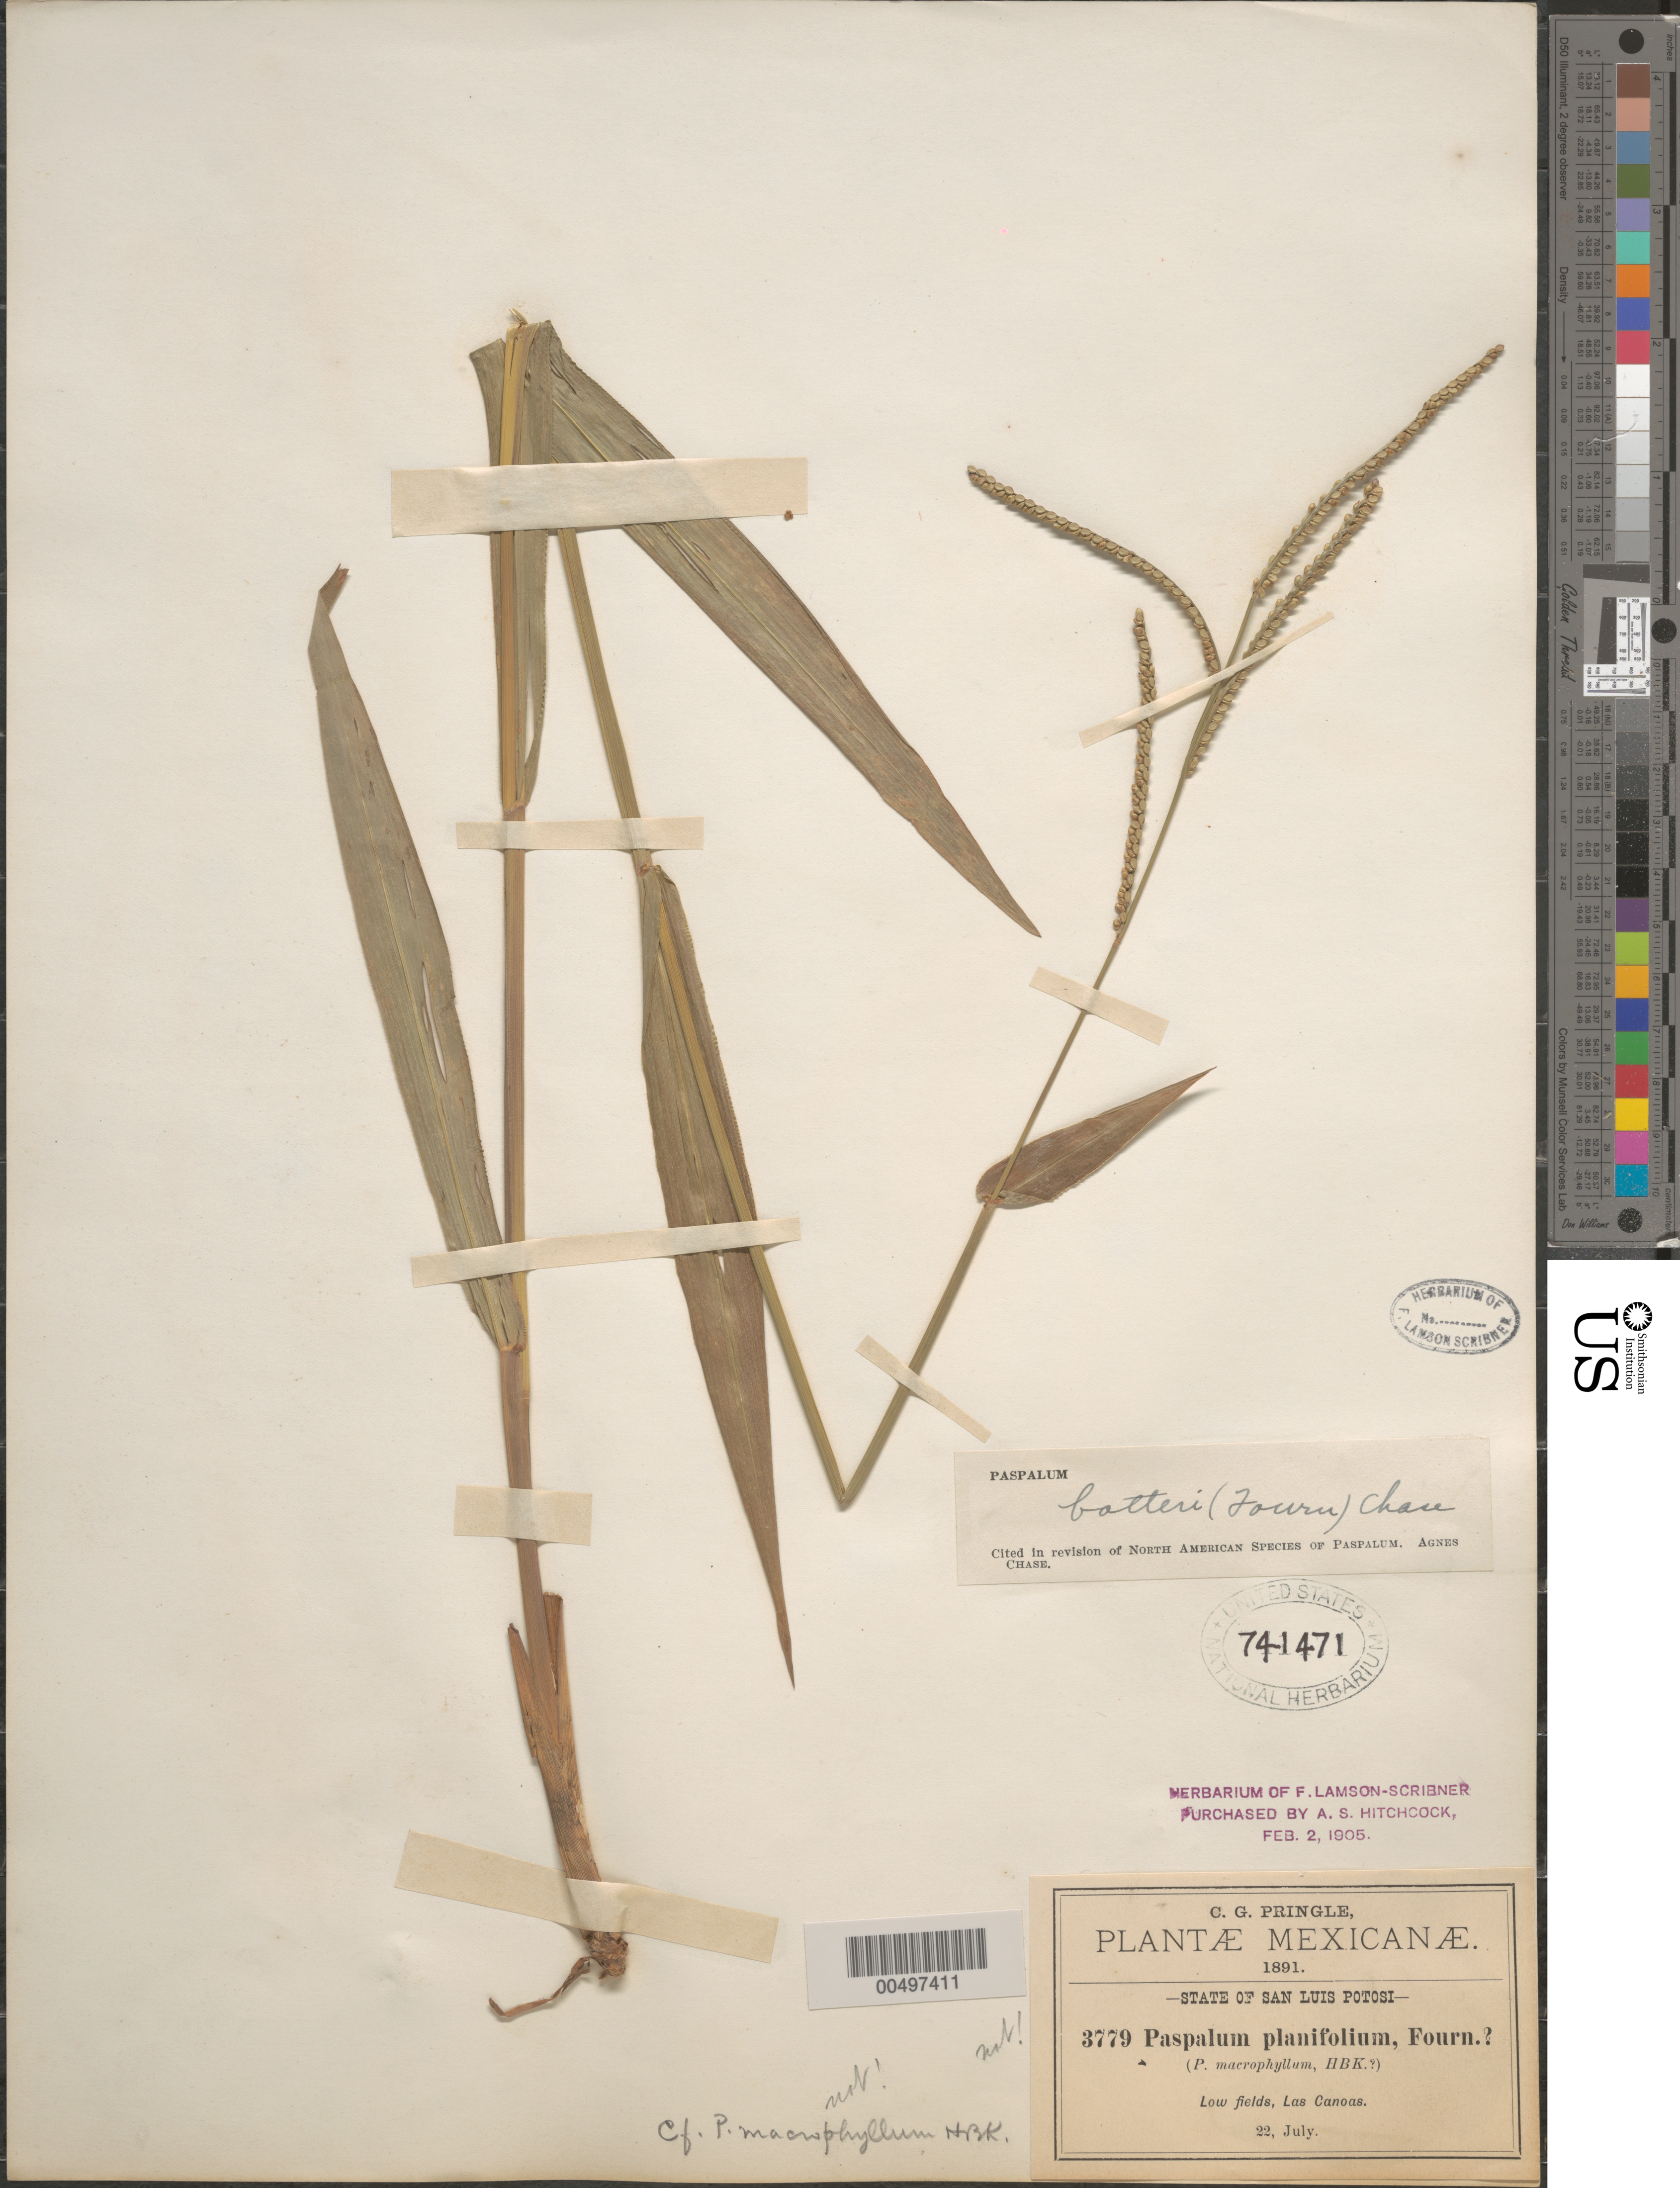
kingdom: Plantae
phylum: Tracheophyta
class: Liliopsida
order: Poales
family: Poaceae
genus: Paspalum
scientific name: Paspalum botteri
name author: (E. Fourn.) Chase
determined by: Chase, [M.] Agnes, (US)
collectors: C. G. Pringle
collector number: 3779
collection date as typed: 22 Jul 1891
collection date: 1891-07-22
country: Mexico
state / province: San Luis Potosi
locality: Las Canoas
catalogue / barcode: US 741471